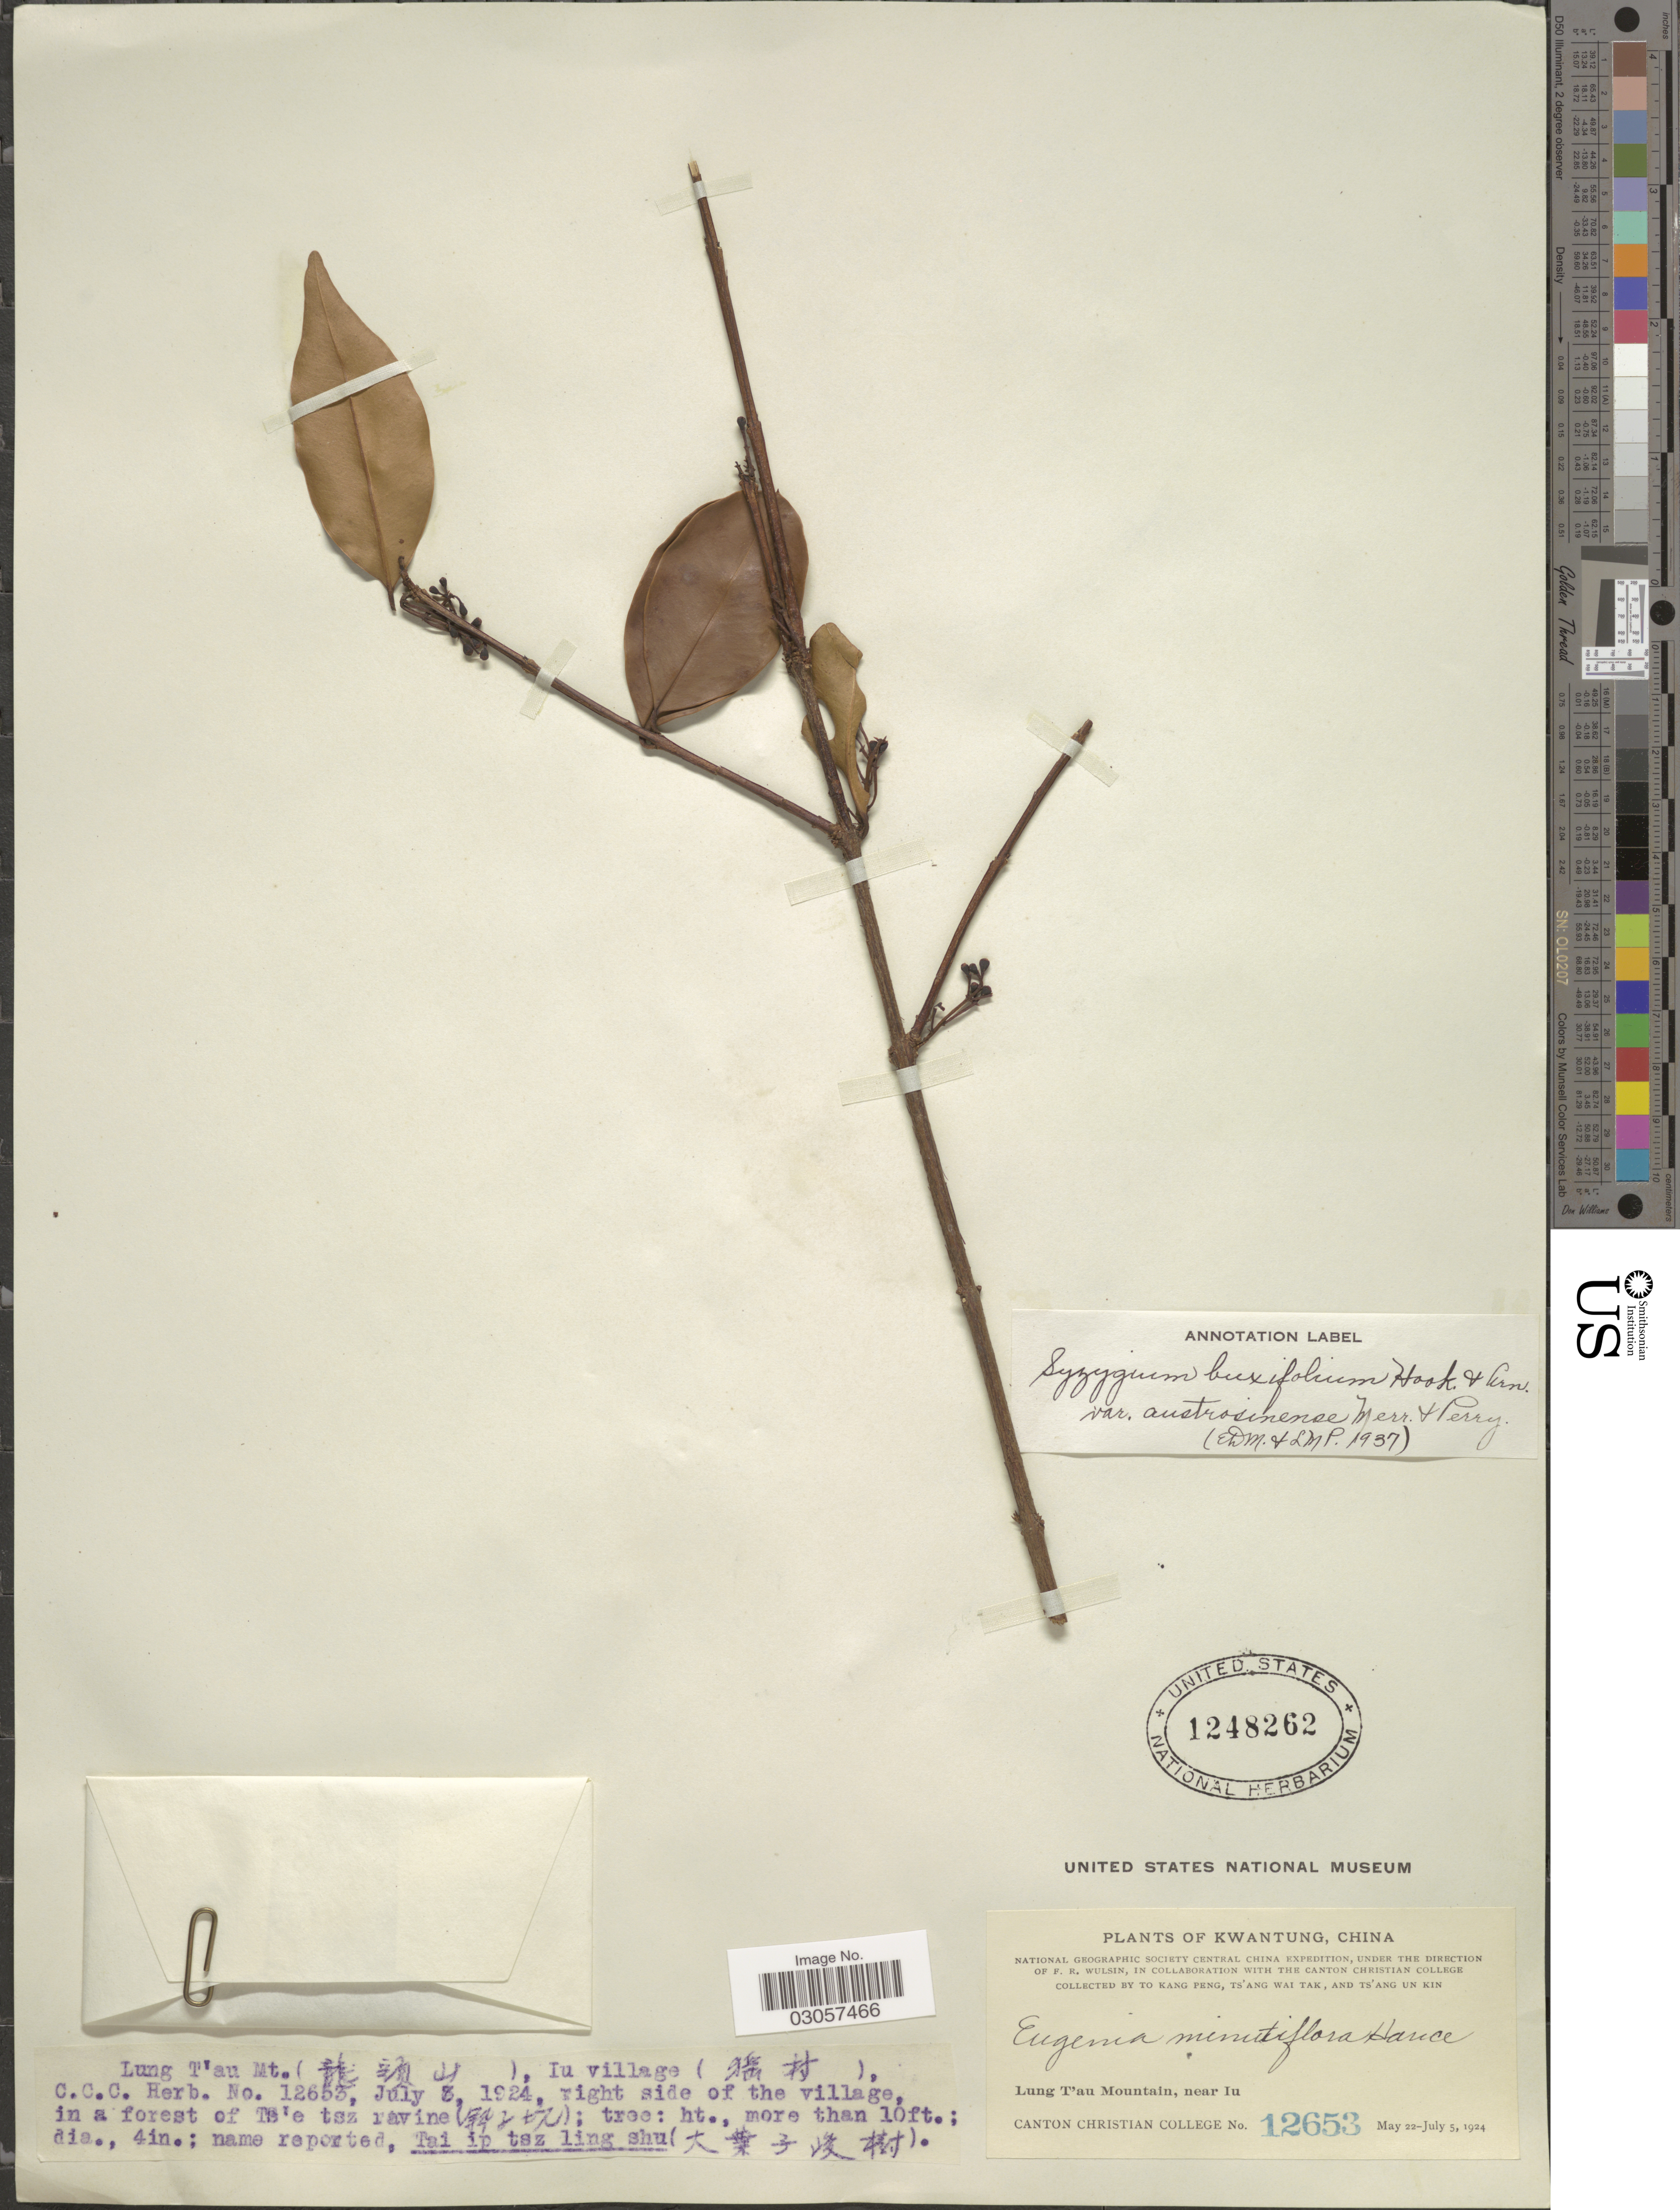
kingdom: Plantae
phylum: Tracheophyta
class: Magnoliopsida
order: Myrtales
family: Myrtaceae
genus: Syzygium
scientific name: Syzygium buxifolium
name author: Hook. & Arn.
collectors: Canton Christian College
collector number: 12653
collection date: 1924-05-22/1924-07-05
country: China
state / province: Guangdong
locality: Kwangtung, Lung T'au Mountain, near Iu, Iu village, right side of the village in a forest of Ts'e tsz ravine.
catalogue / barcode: US 1248262